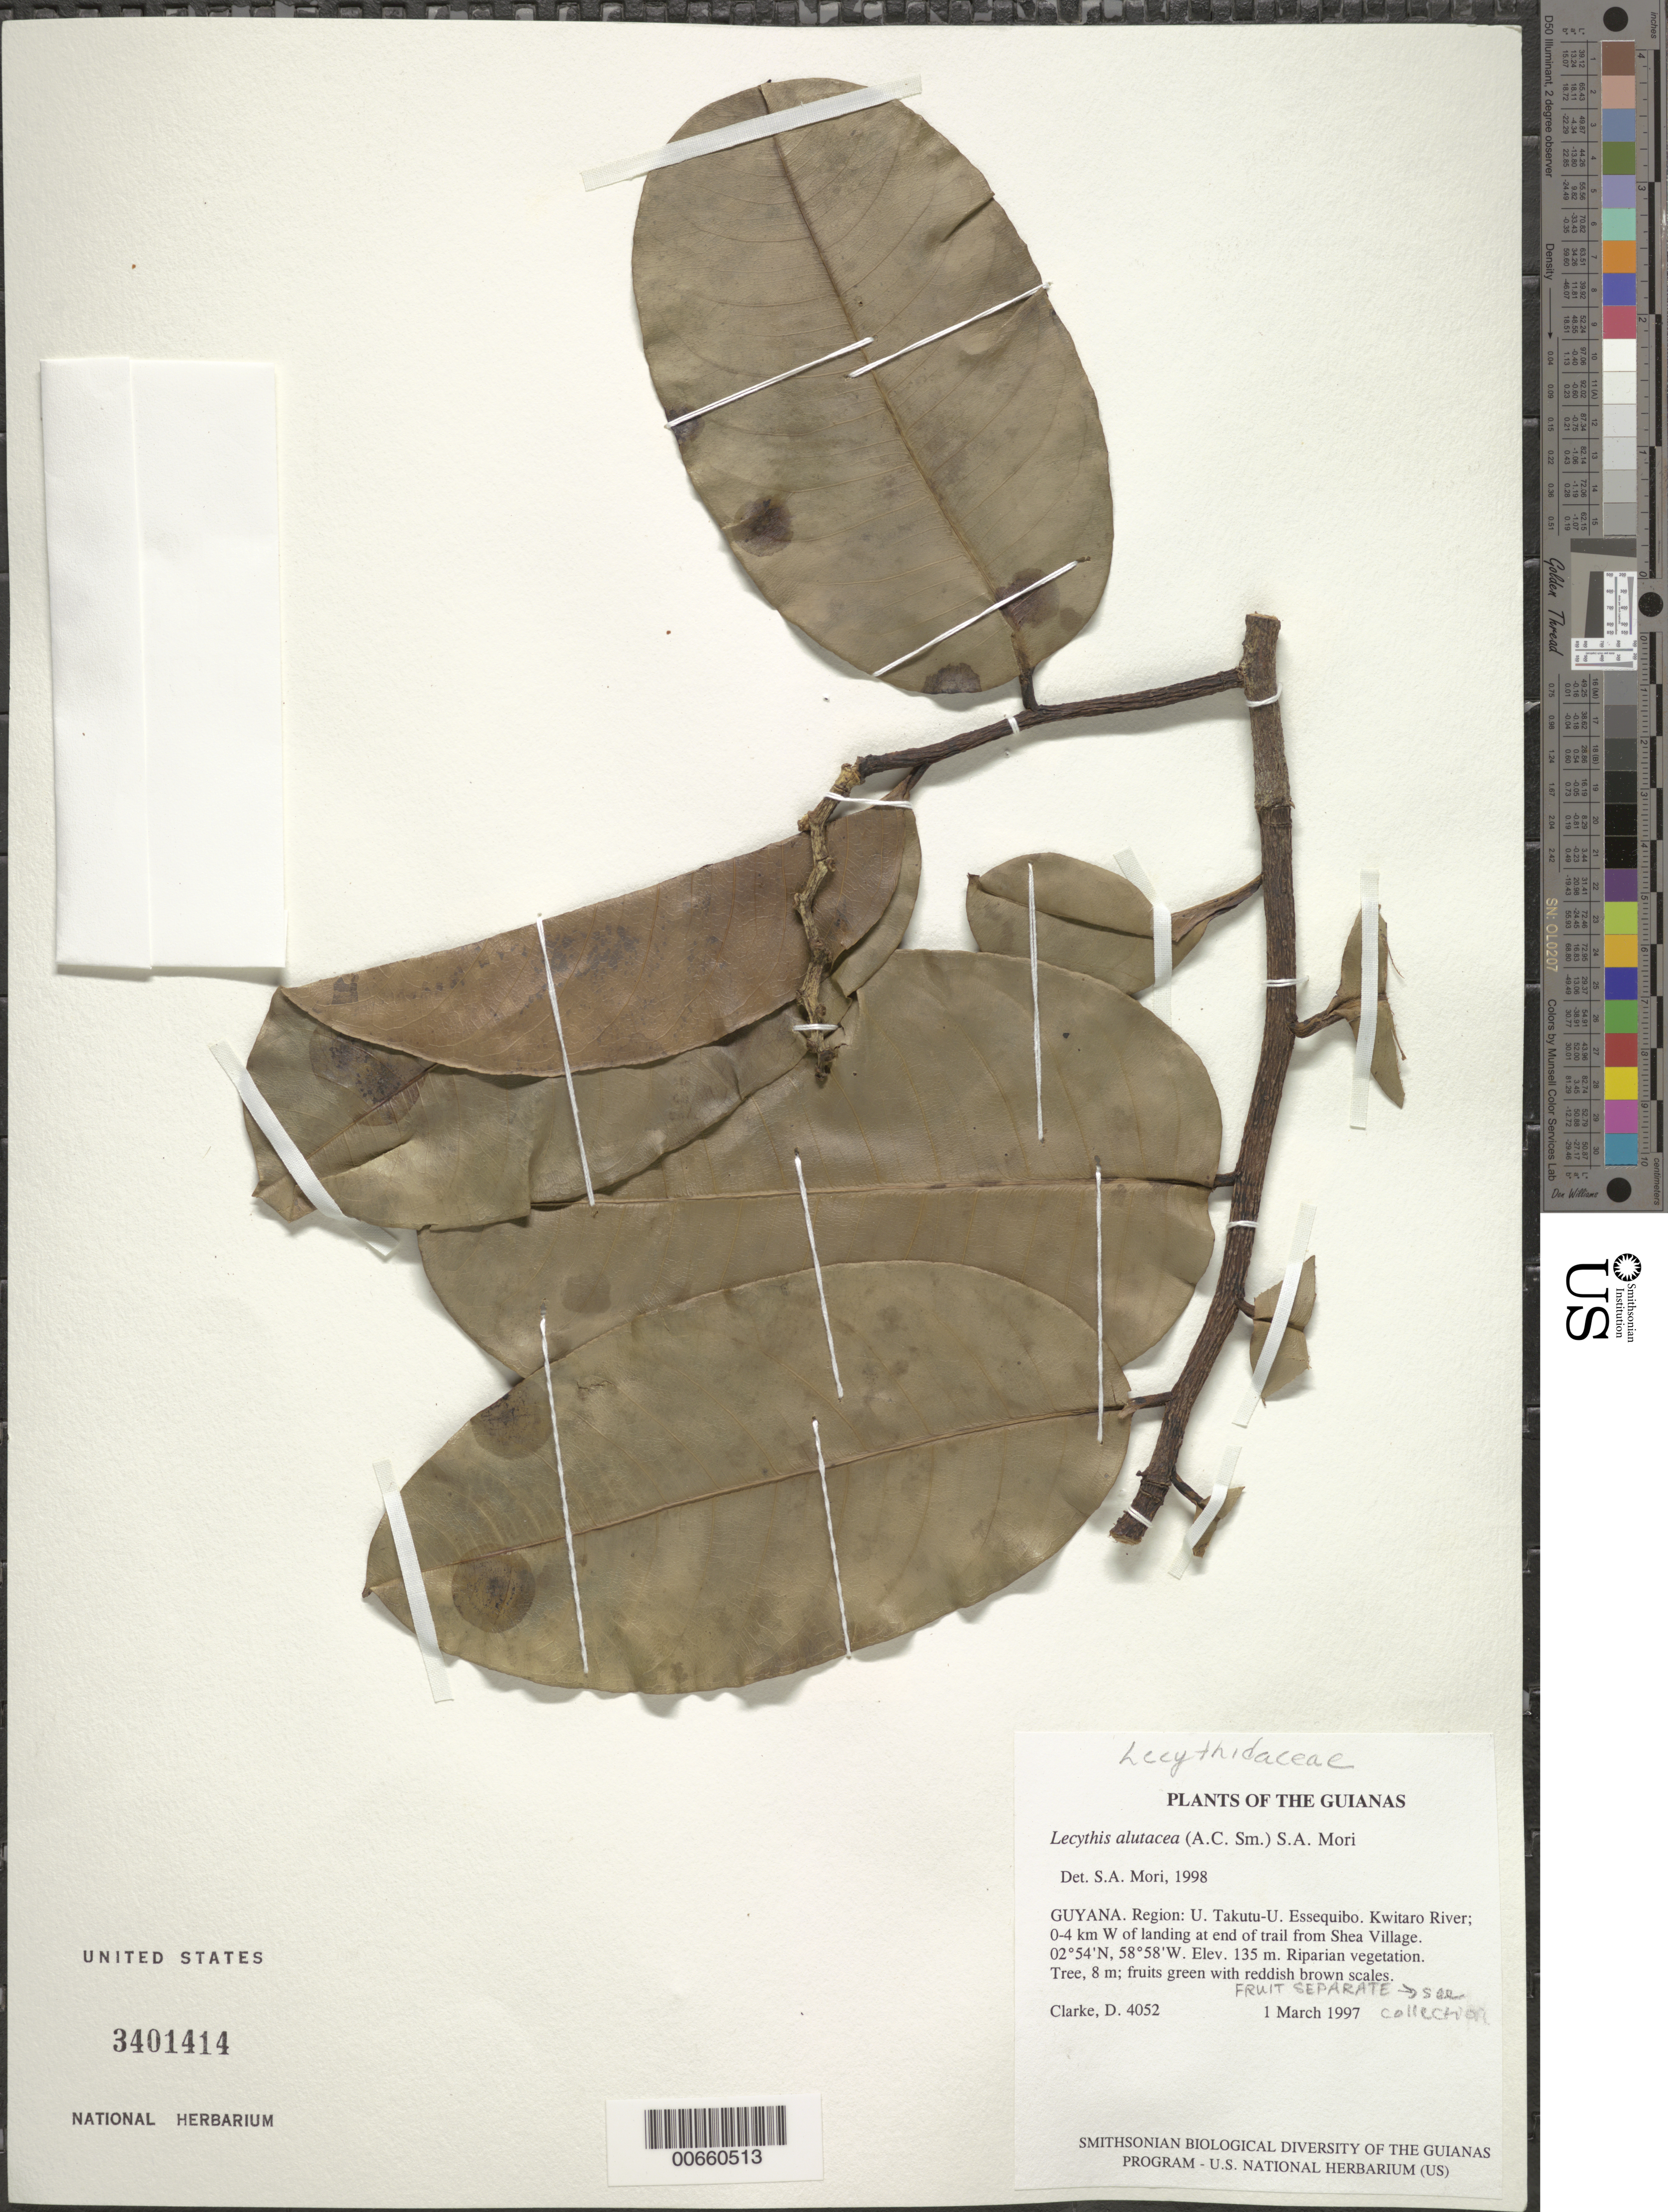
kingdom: Plantae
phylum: Tracheophyta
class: Magnoliopsida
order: Ericales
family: Lecythidaceae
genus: Lecythis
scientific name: Lecythis alutacea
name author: (A.C. Sm.) S.A. Mori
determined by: Mori, Scott A.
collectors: H. D. Clarke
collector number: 4052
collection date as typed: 1 March 1997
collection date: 1997-03-01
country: Guyana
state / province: U. Takutu-U. Essequibo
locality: Kwitaro River; 0-4 km W of landing at end of trail from Shea Village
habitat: Riparian vegetation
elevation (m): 135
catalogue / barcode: US 3401414